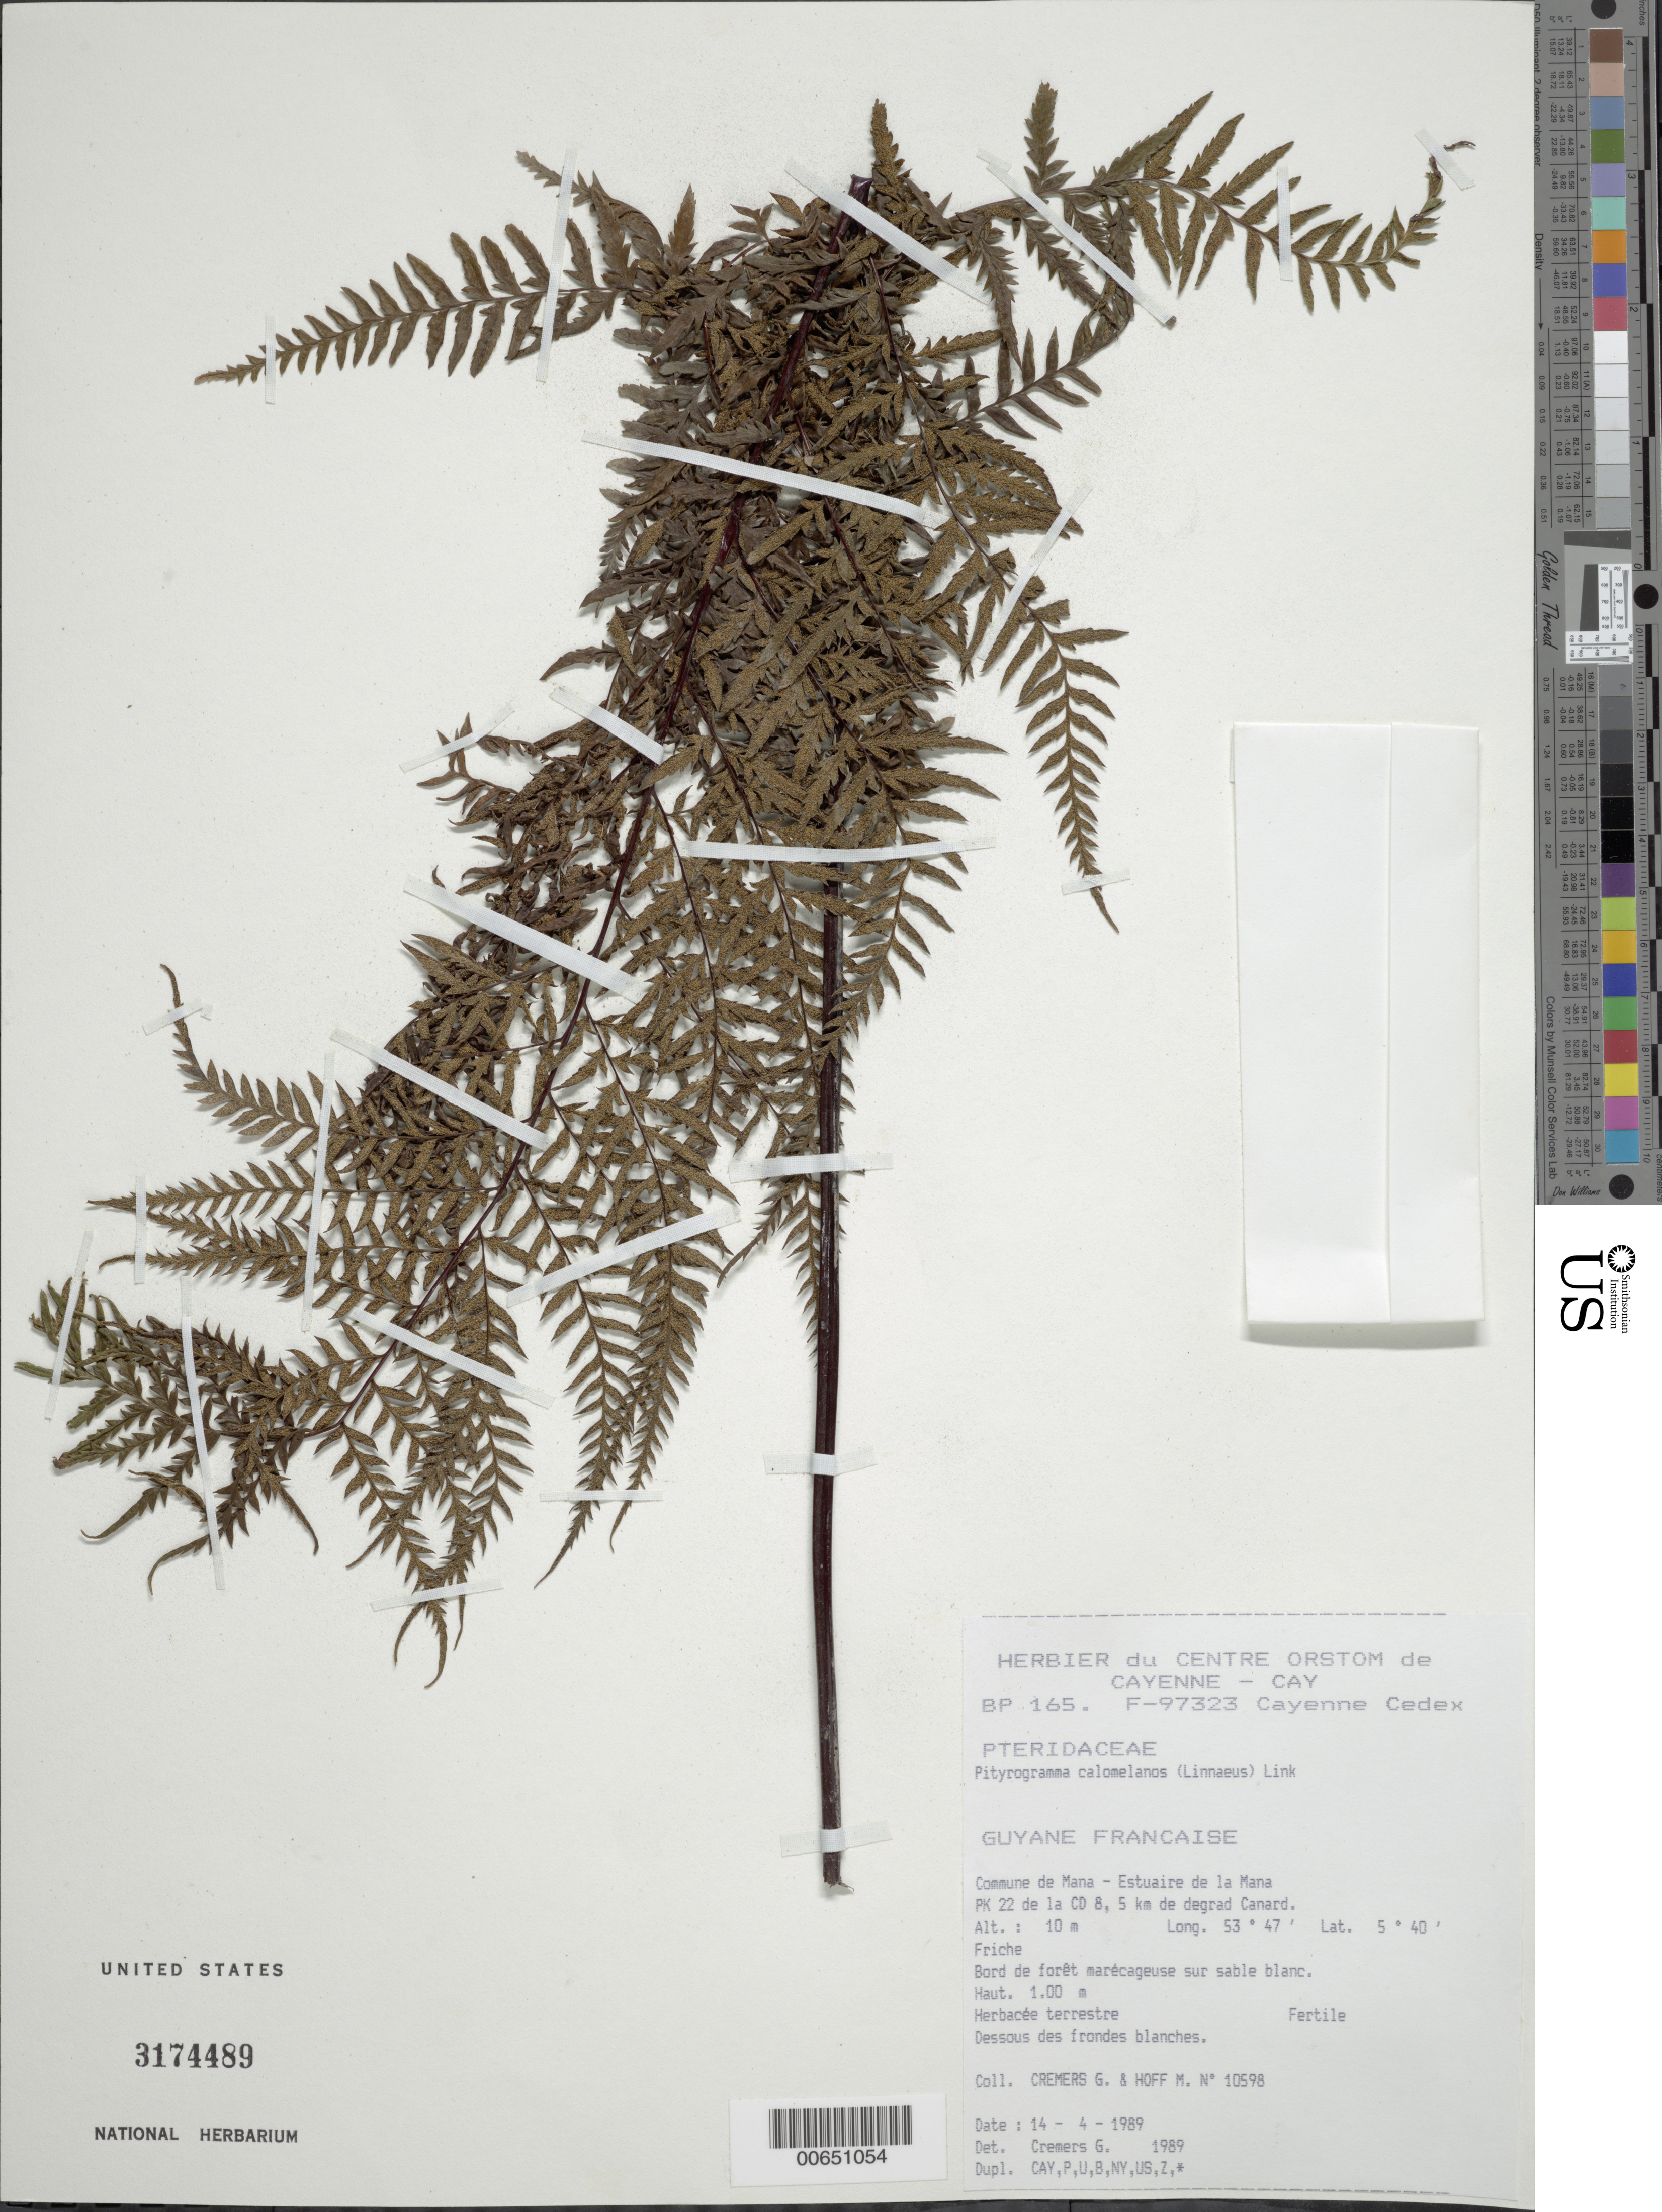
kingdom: Plantae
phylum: Tracheophyta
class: Polypodiopsida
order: Polypodiales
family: Pteridaceae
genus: Pityrogramma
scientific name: Pityrogramma calomelanos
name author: (L.) Link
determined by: Cremers, Georges A.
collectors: G. Cremers & M. Hoff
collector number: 10598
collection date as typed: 14-Apr-89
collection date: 1989-04-14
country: French Guiana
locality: Commune de Mana - Estuaire de la Mana, PK 22 de la CD 8, 5 km de degrad Canard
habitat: Edge of marshy forest, on white sand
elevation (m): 10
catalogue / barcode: US 3174489